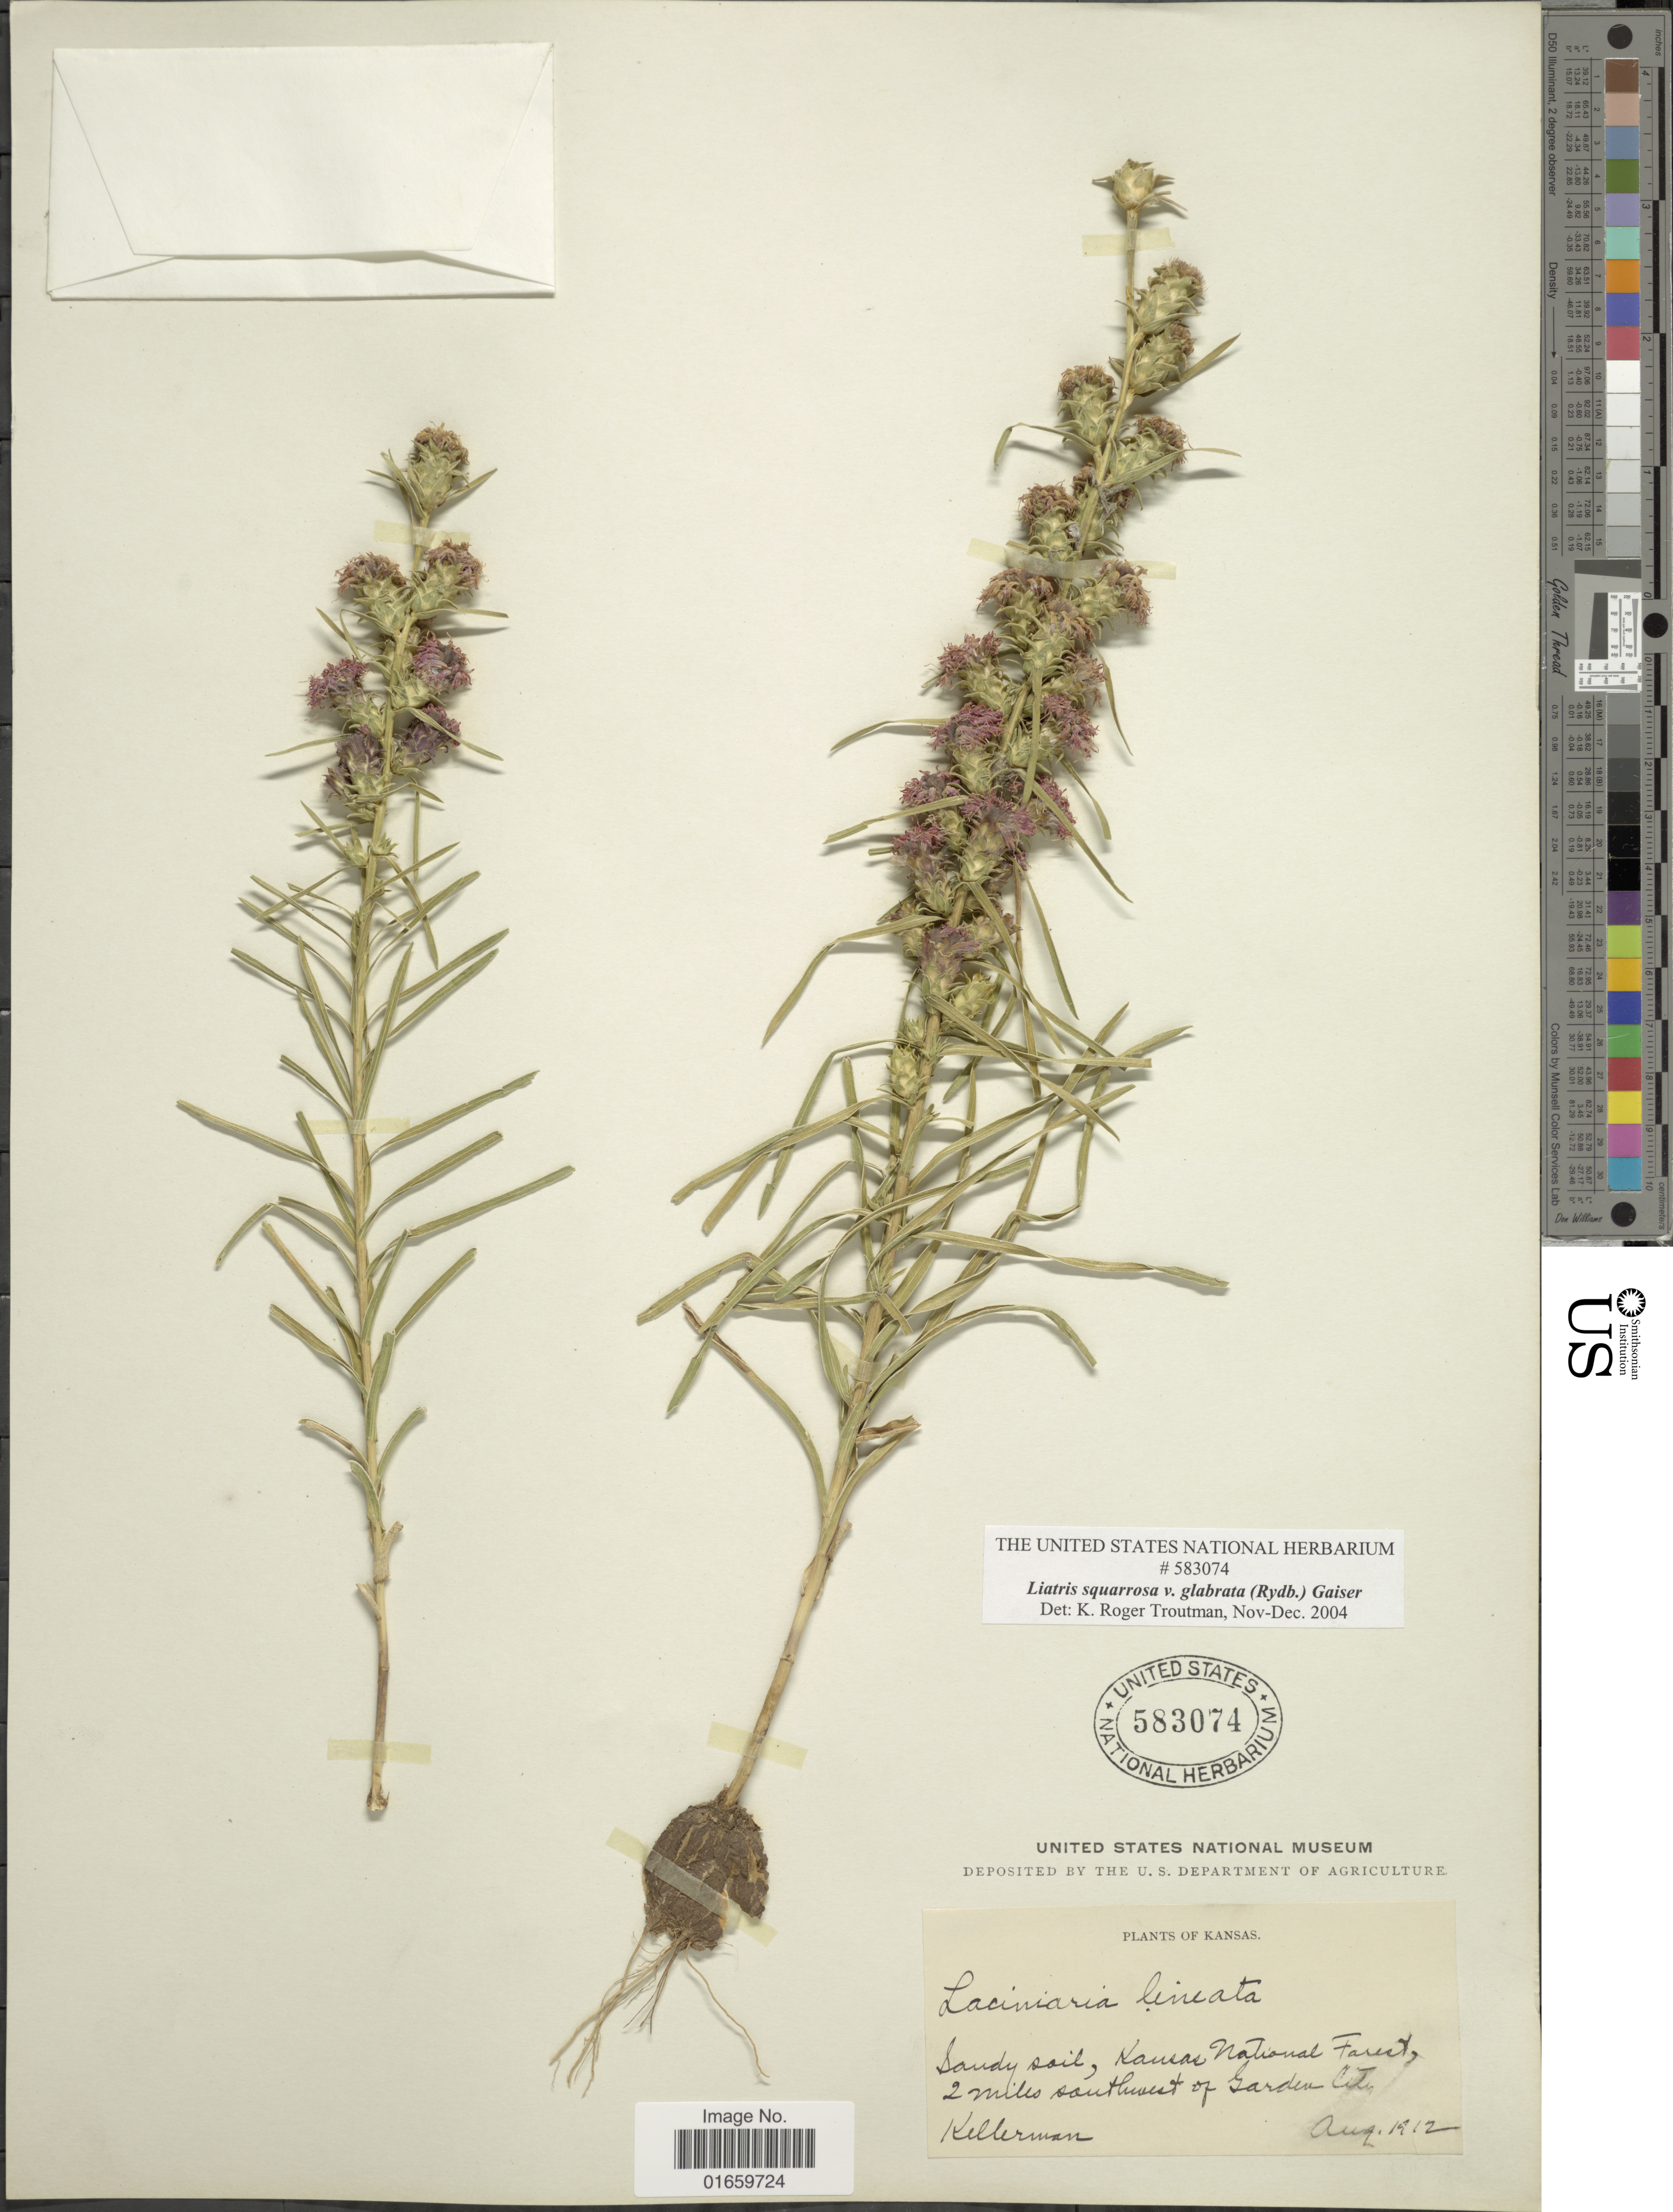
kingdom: Plantae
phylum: Tracheophyta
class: Magnoliopsida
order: Asterales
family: Asteraceae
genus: Liatris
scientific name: Liatris squarrosa var. glabrata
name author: (Rydb.) Gaiser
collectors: -. Kellerman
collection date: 1912-08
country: United States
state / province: Kansas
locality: Kansas National Forest, 2 miles southwest of Garden City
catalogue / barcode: US 583074